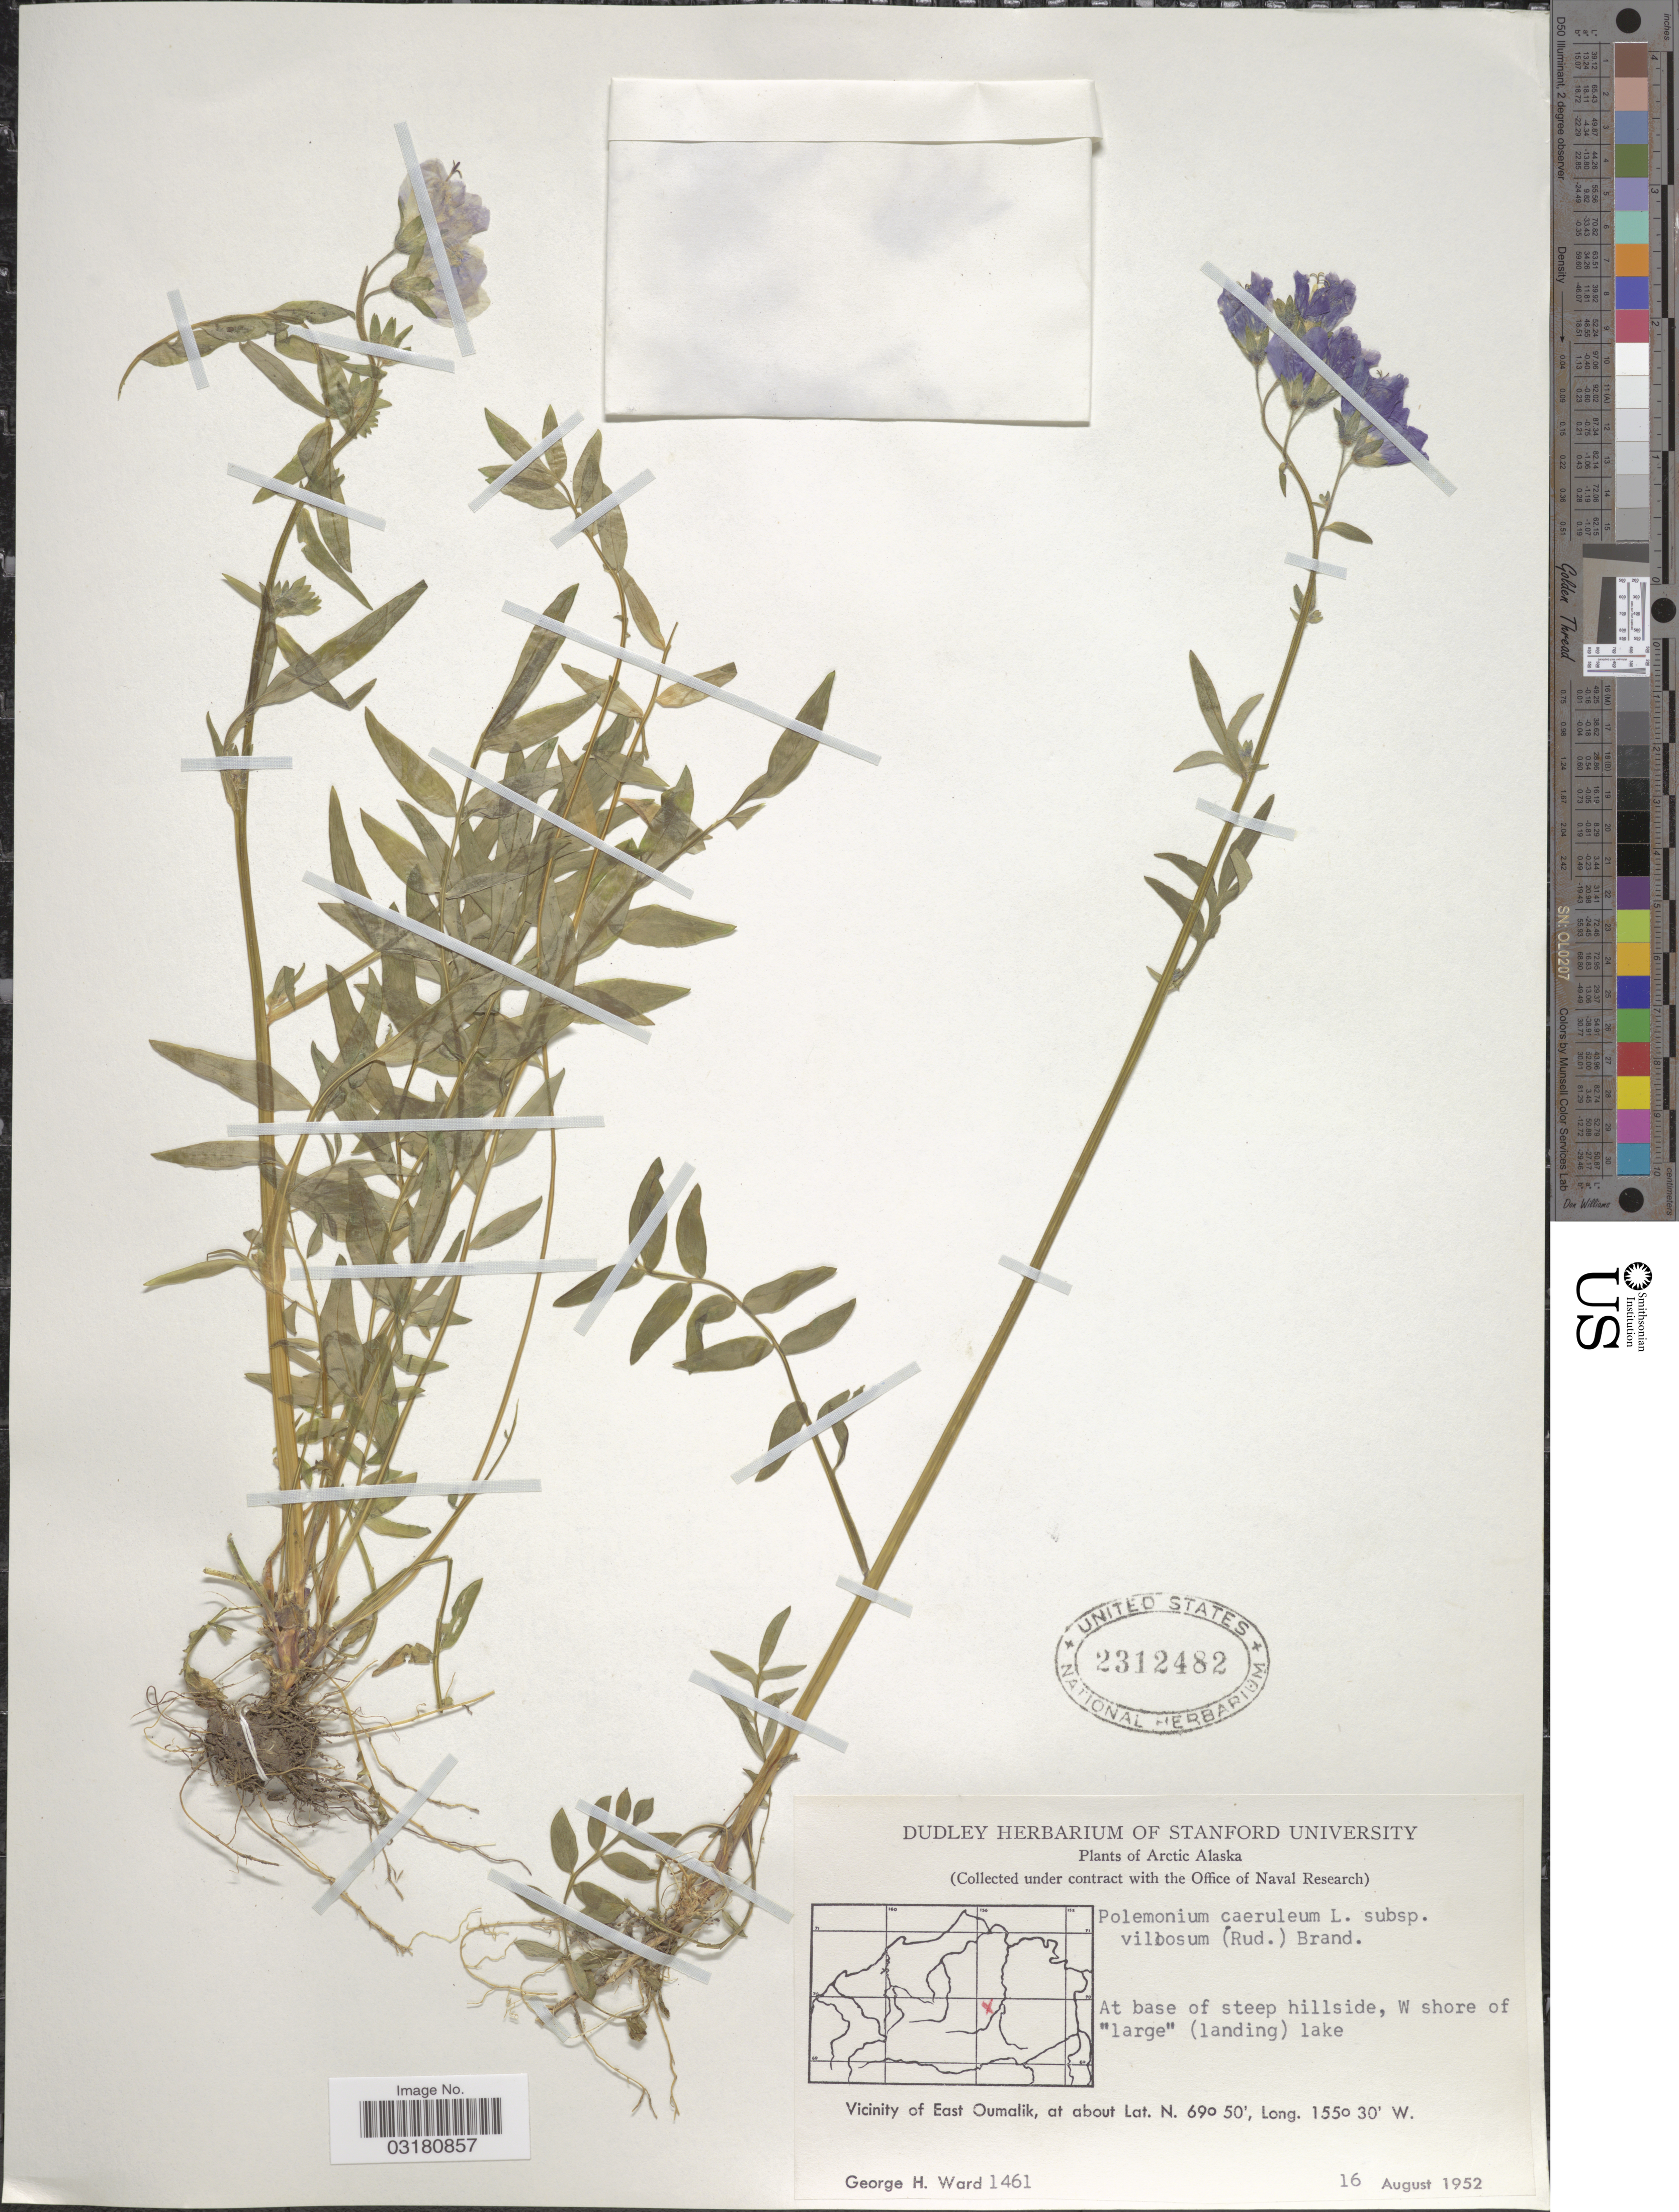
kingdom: Plantae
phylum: Tracheophyta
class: Magnoliopsida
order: Ericales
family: Polemoniaceae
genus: Polemonium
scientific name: Polemonium caeruleum subsp. villosum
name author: (Rudolph ex Georgi) Brand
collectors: G. H. Ward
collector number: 1461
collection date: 1952-08-16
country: United States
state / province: Alaska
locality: Arctic Alaska. At base of steep hillside, W shore of "large" (landing) lake. Vicinity of East Oumalik.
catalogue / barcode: US 2312482